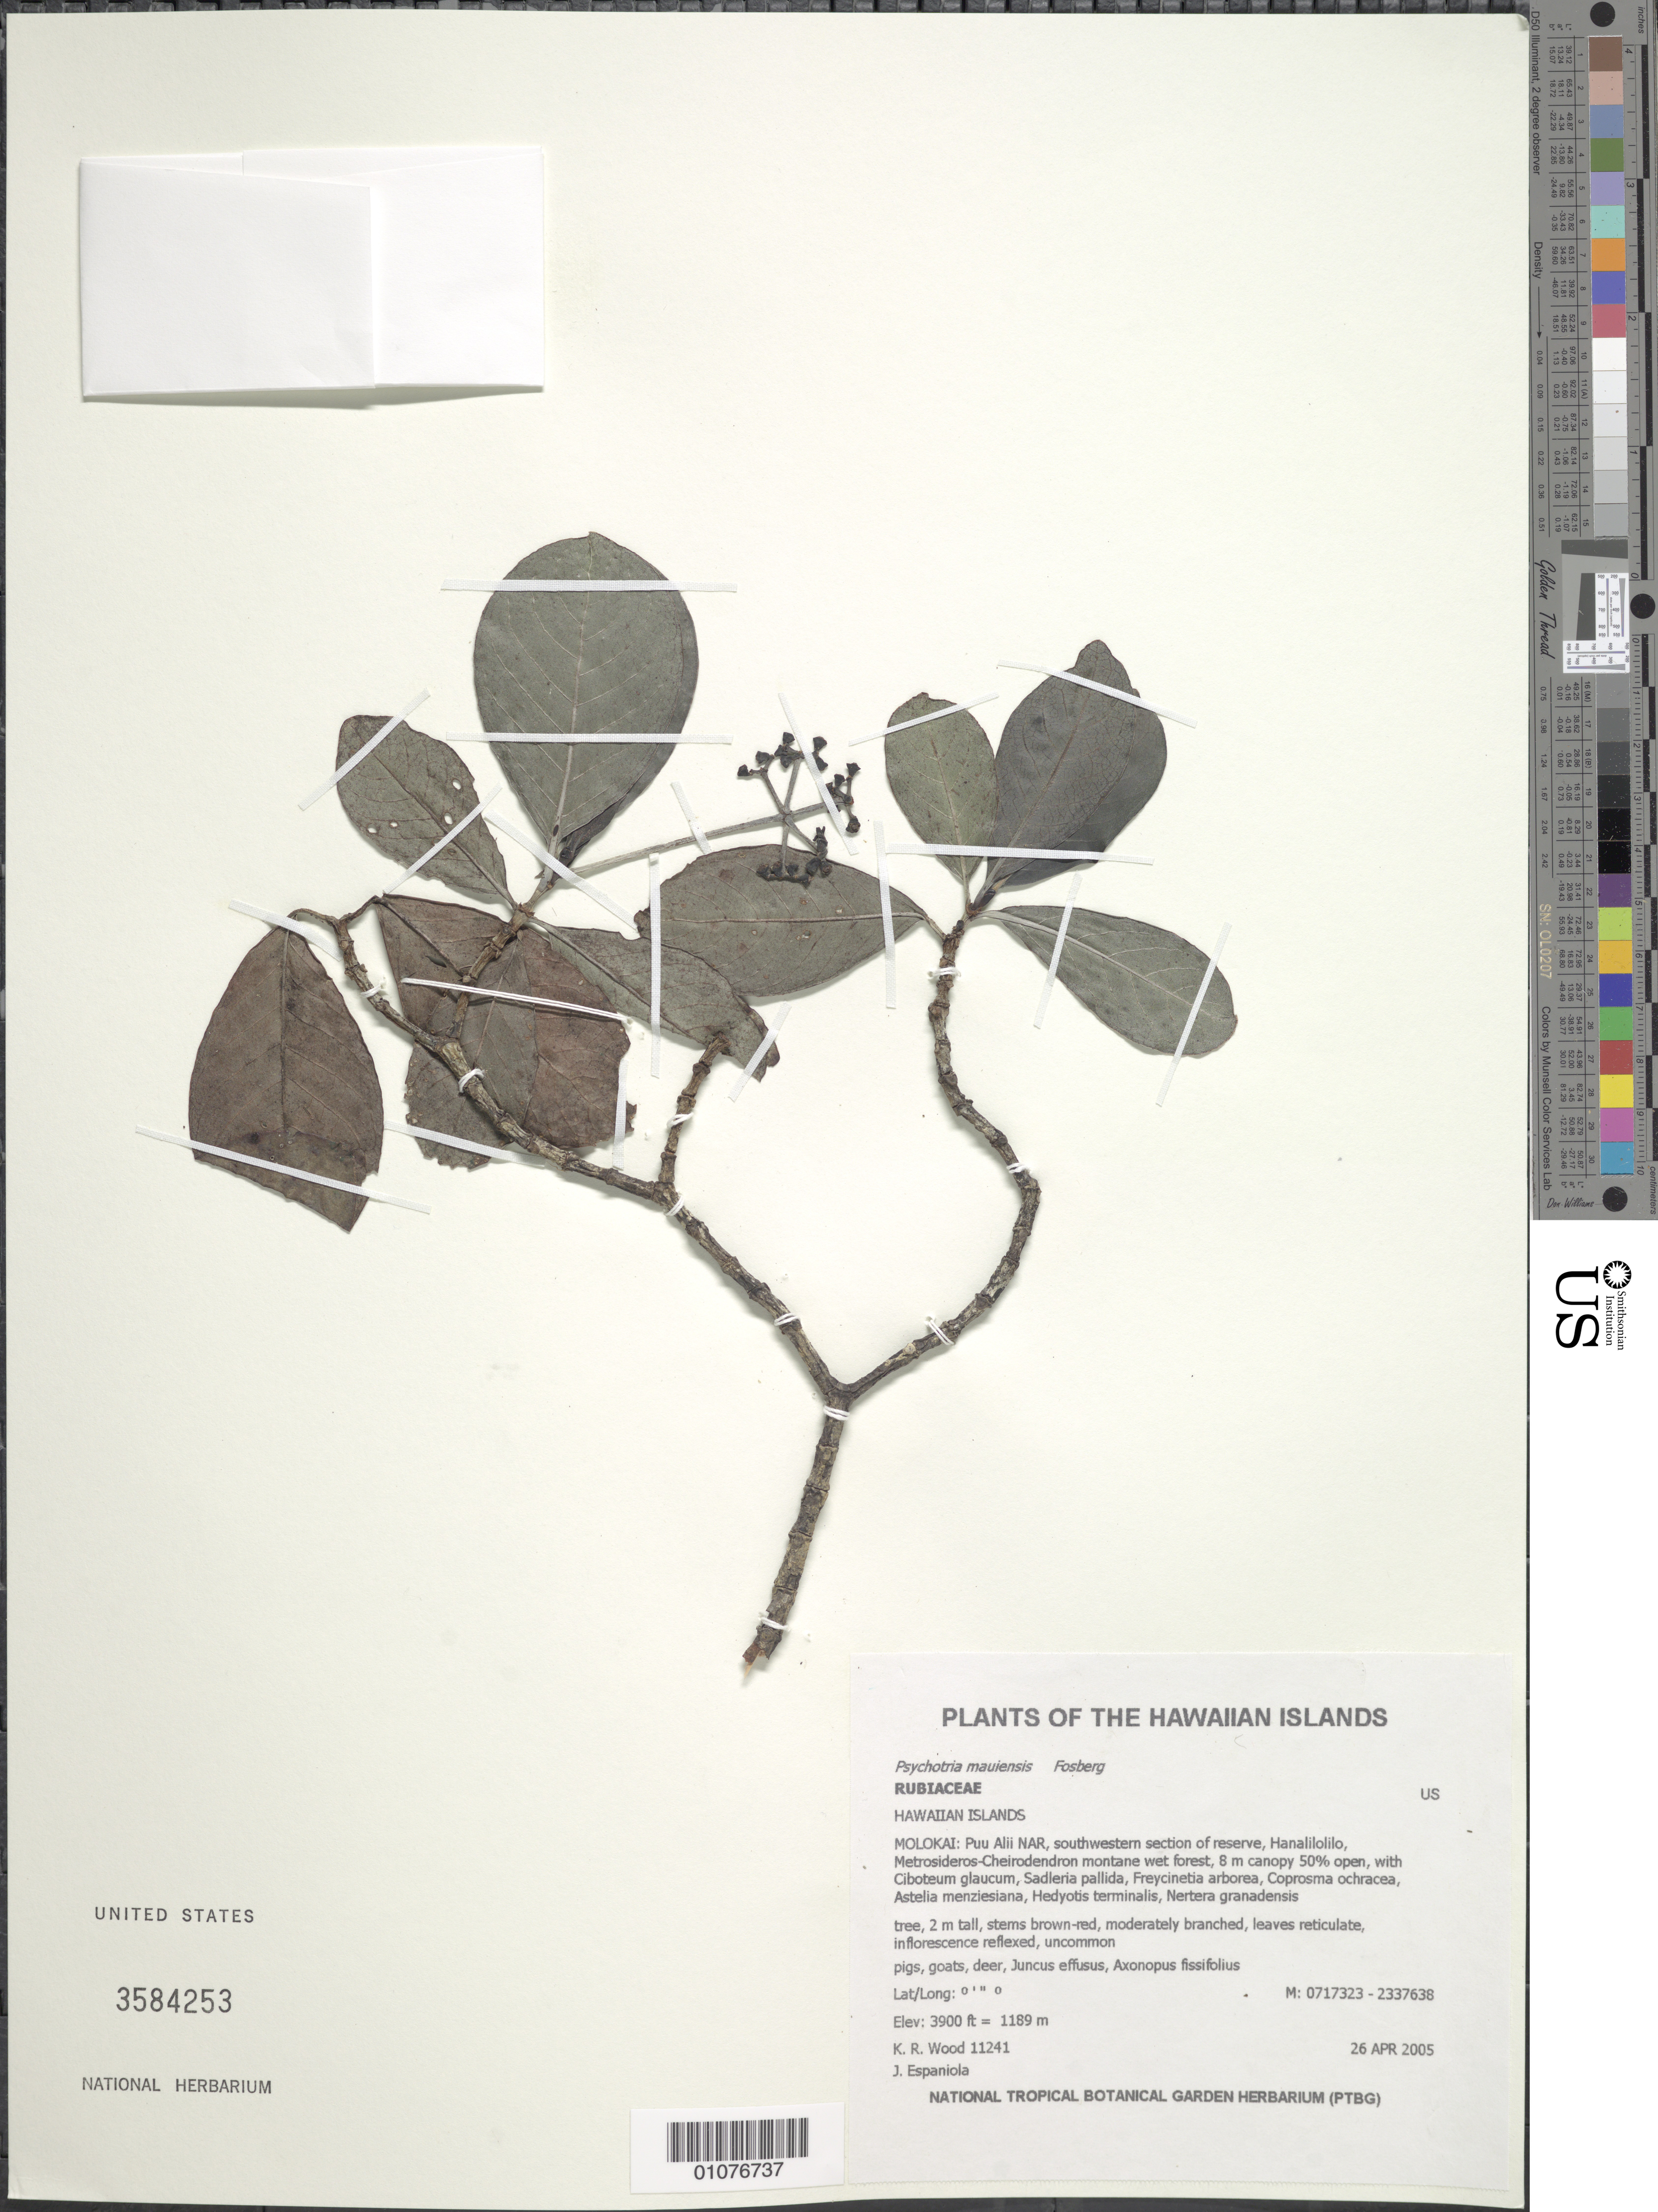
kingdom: Plantae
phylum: Tracheophyta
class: Magnoliopsida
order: Gentianales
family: Rubiaceae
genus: Psychotria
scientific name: Psychotria mauiensis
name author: Fosberg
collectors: K. R. Wood & J. Espaniola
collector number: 11241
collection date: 2005-04-26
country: United States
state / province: Hawaii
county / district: Maui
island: Moloka'i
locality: Puu Alii NAR, southwestern section of reserve, Hanalilolilo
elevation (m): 1189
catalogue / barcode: US 3584253